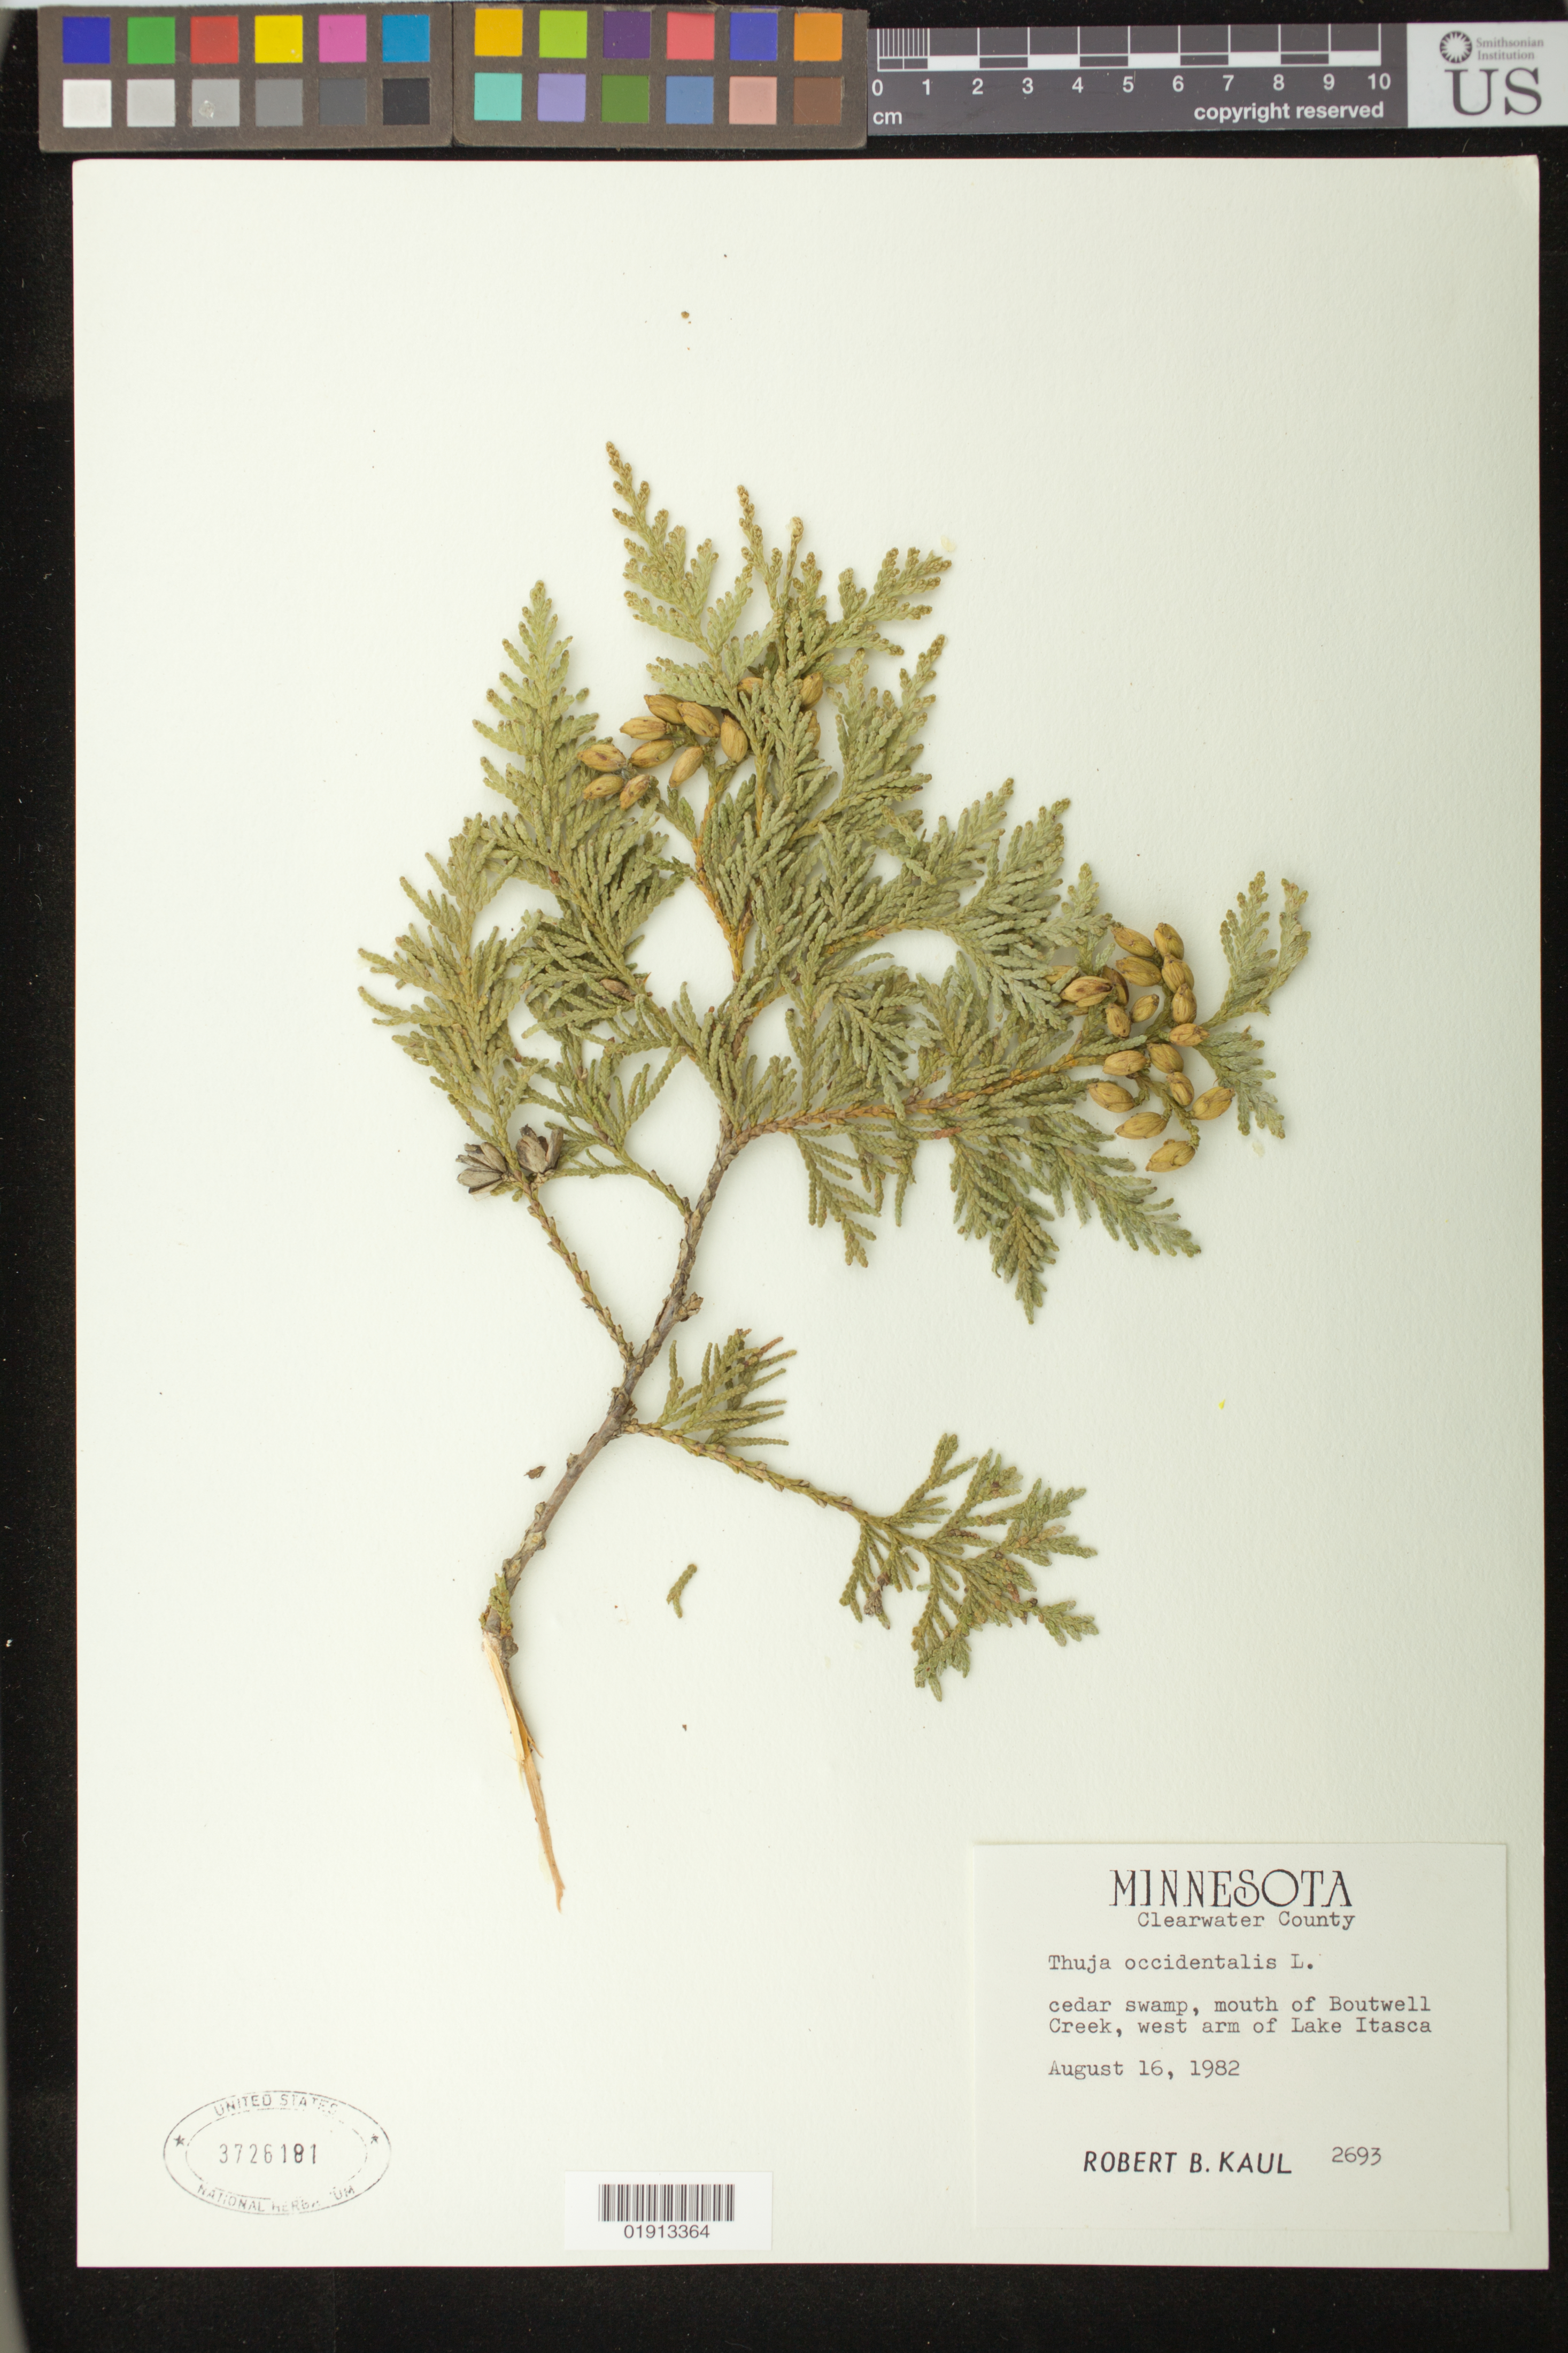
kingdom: Plantae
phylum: Tracheophyta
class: Pinopsida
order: Pinales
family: Cupressaceae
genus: Thuja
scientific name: Thuja occidentalis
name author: L.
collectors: R. Kaul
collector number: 2693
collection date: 1982-08-16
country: United States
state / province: Minnesota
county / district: Clearwater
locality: Cedar swamp, mouth of Boutwell Creek, west arm of Lake Itasca.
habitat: Cedar swamp.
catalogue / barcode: US 3726181